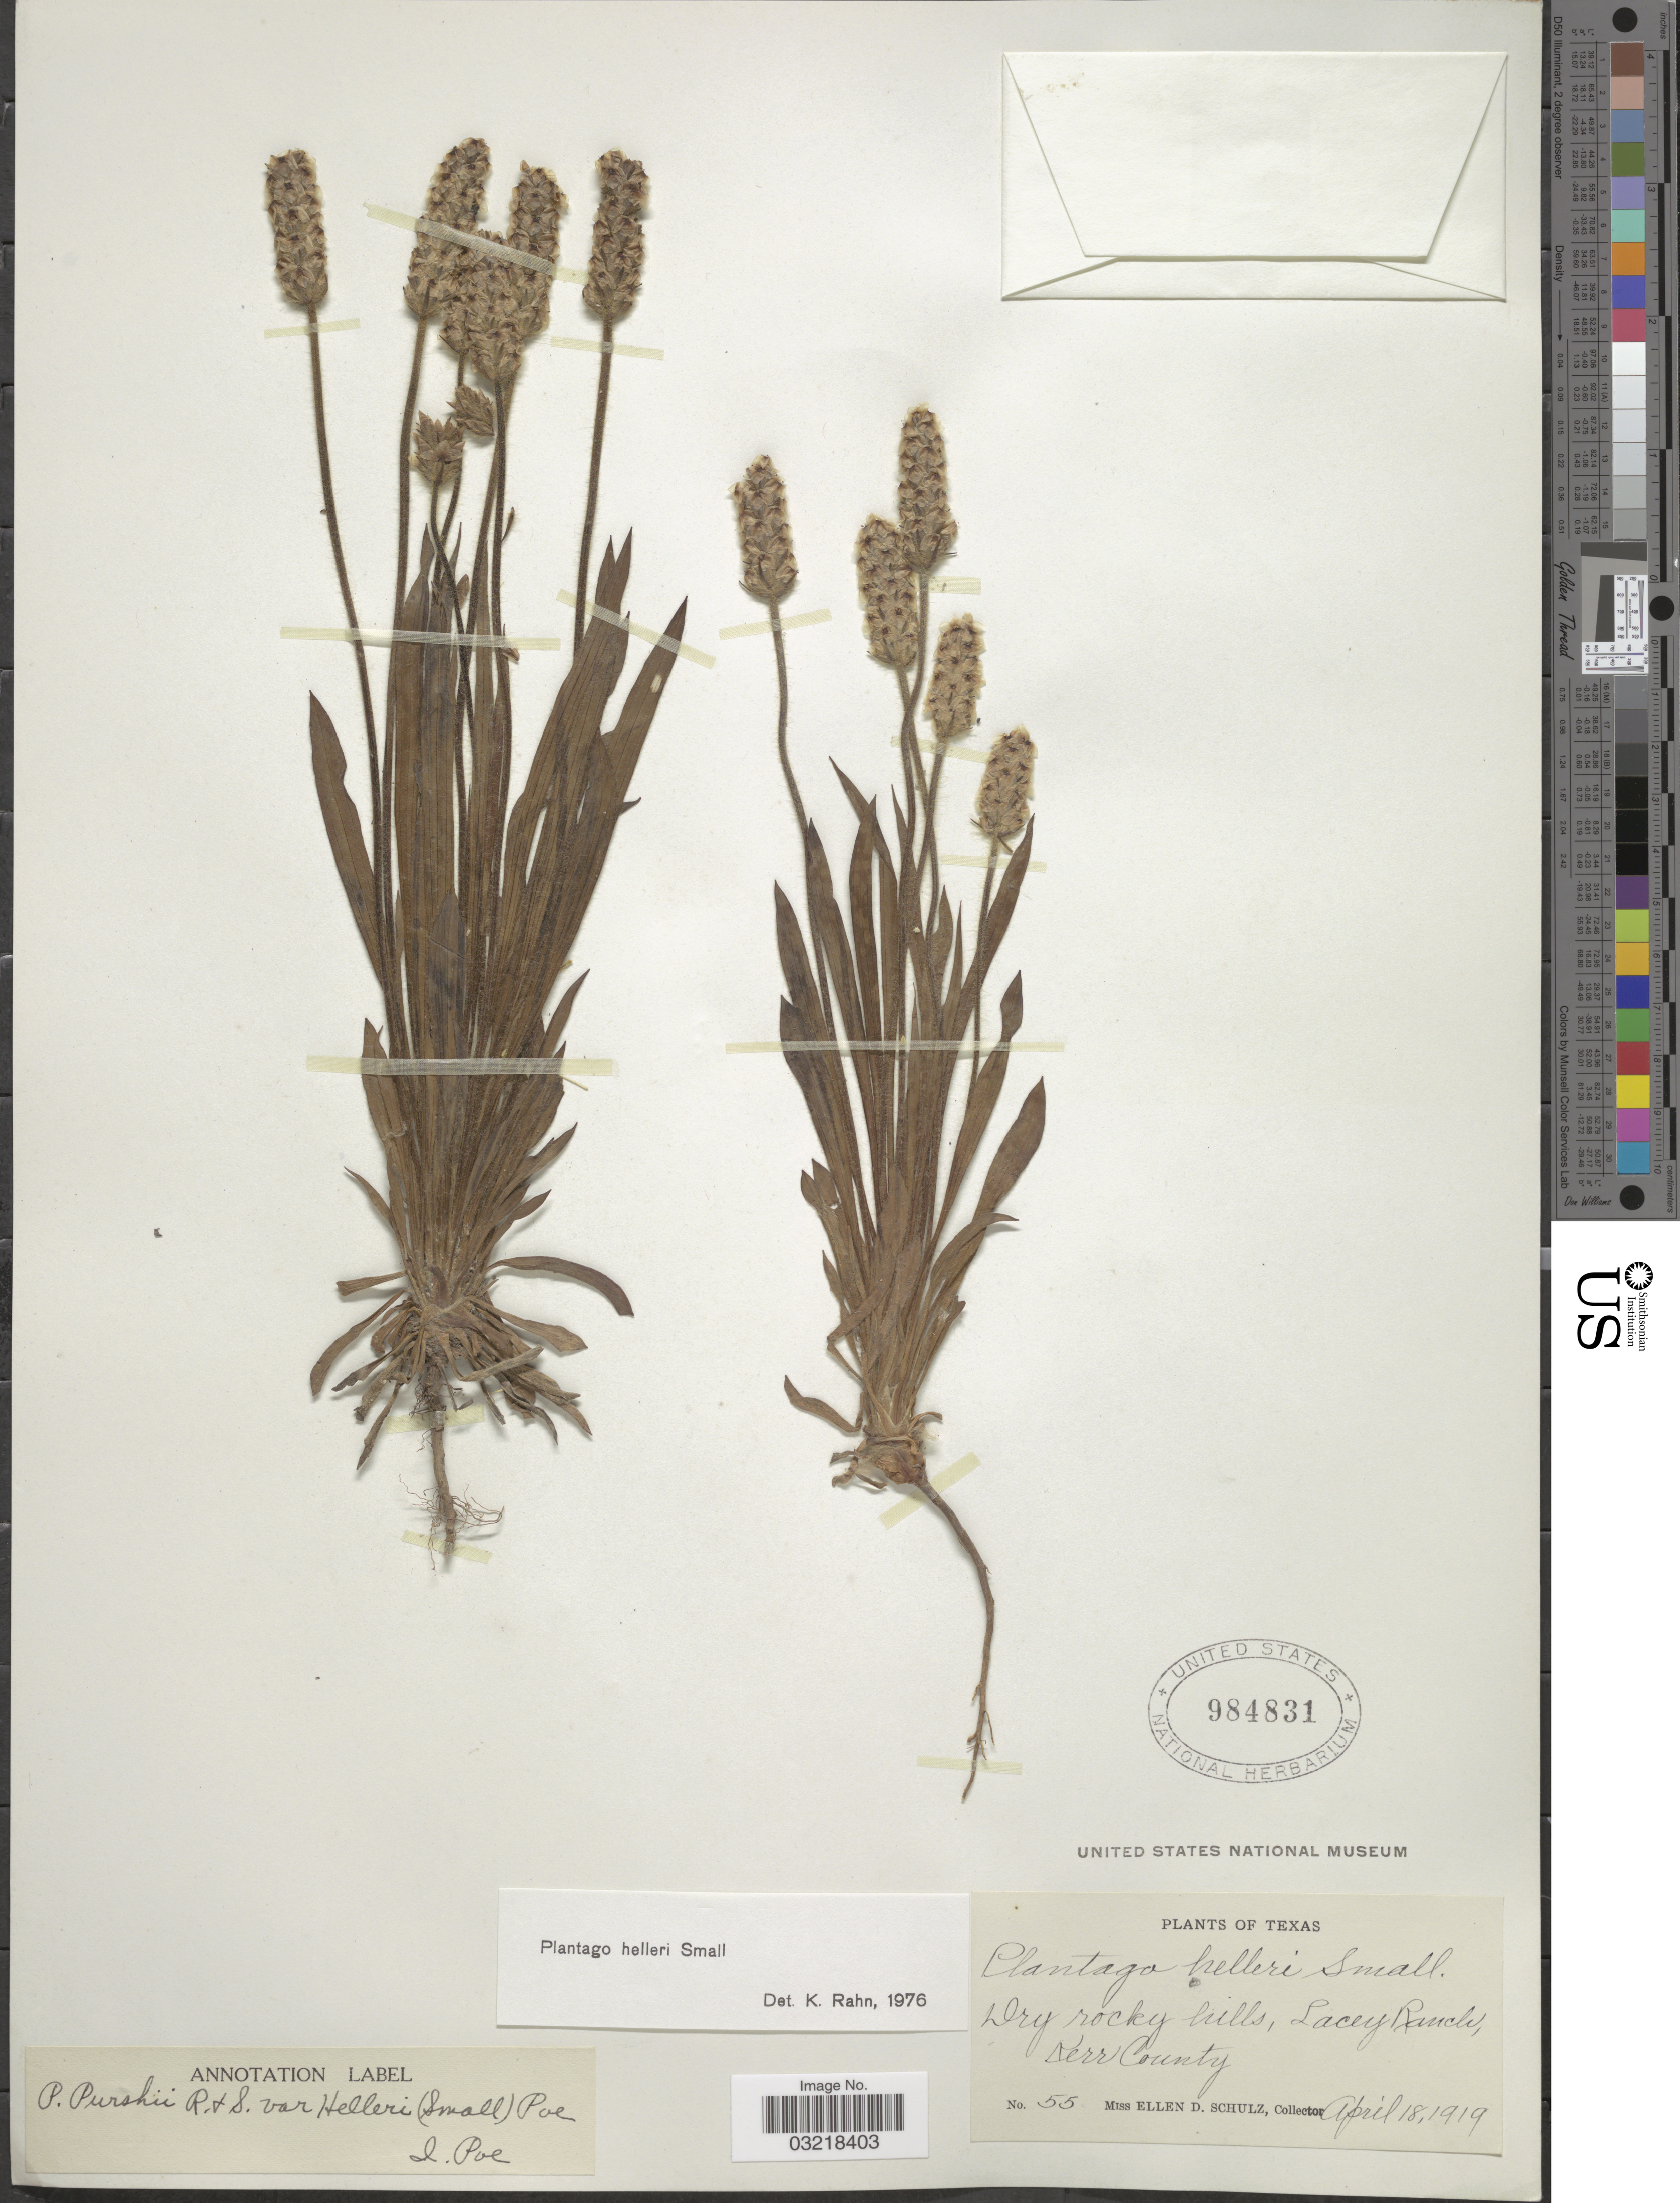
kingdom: Plantae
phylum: Tracheophyta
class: Magnoliopsida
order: Lamiales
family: Plantaginaceae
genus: Plantago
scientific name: Plantago helleri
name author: Small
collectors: E. D. Schulz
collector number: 55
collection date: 1919-04-18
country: United States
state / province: Texas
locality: Dry rocky hills, Lacey Ranch, Kerr County.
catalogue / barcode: US 984831